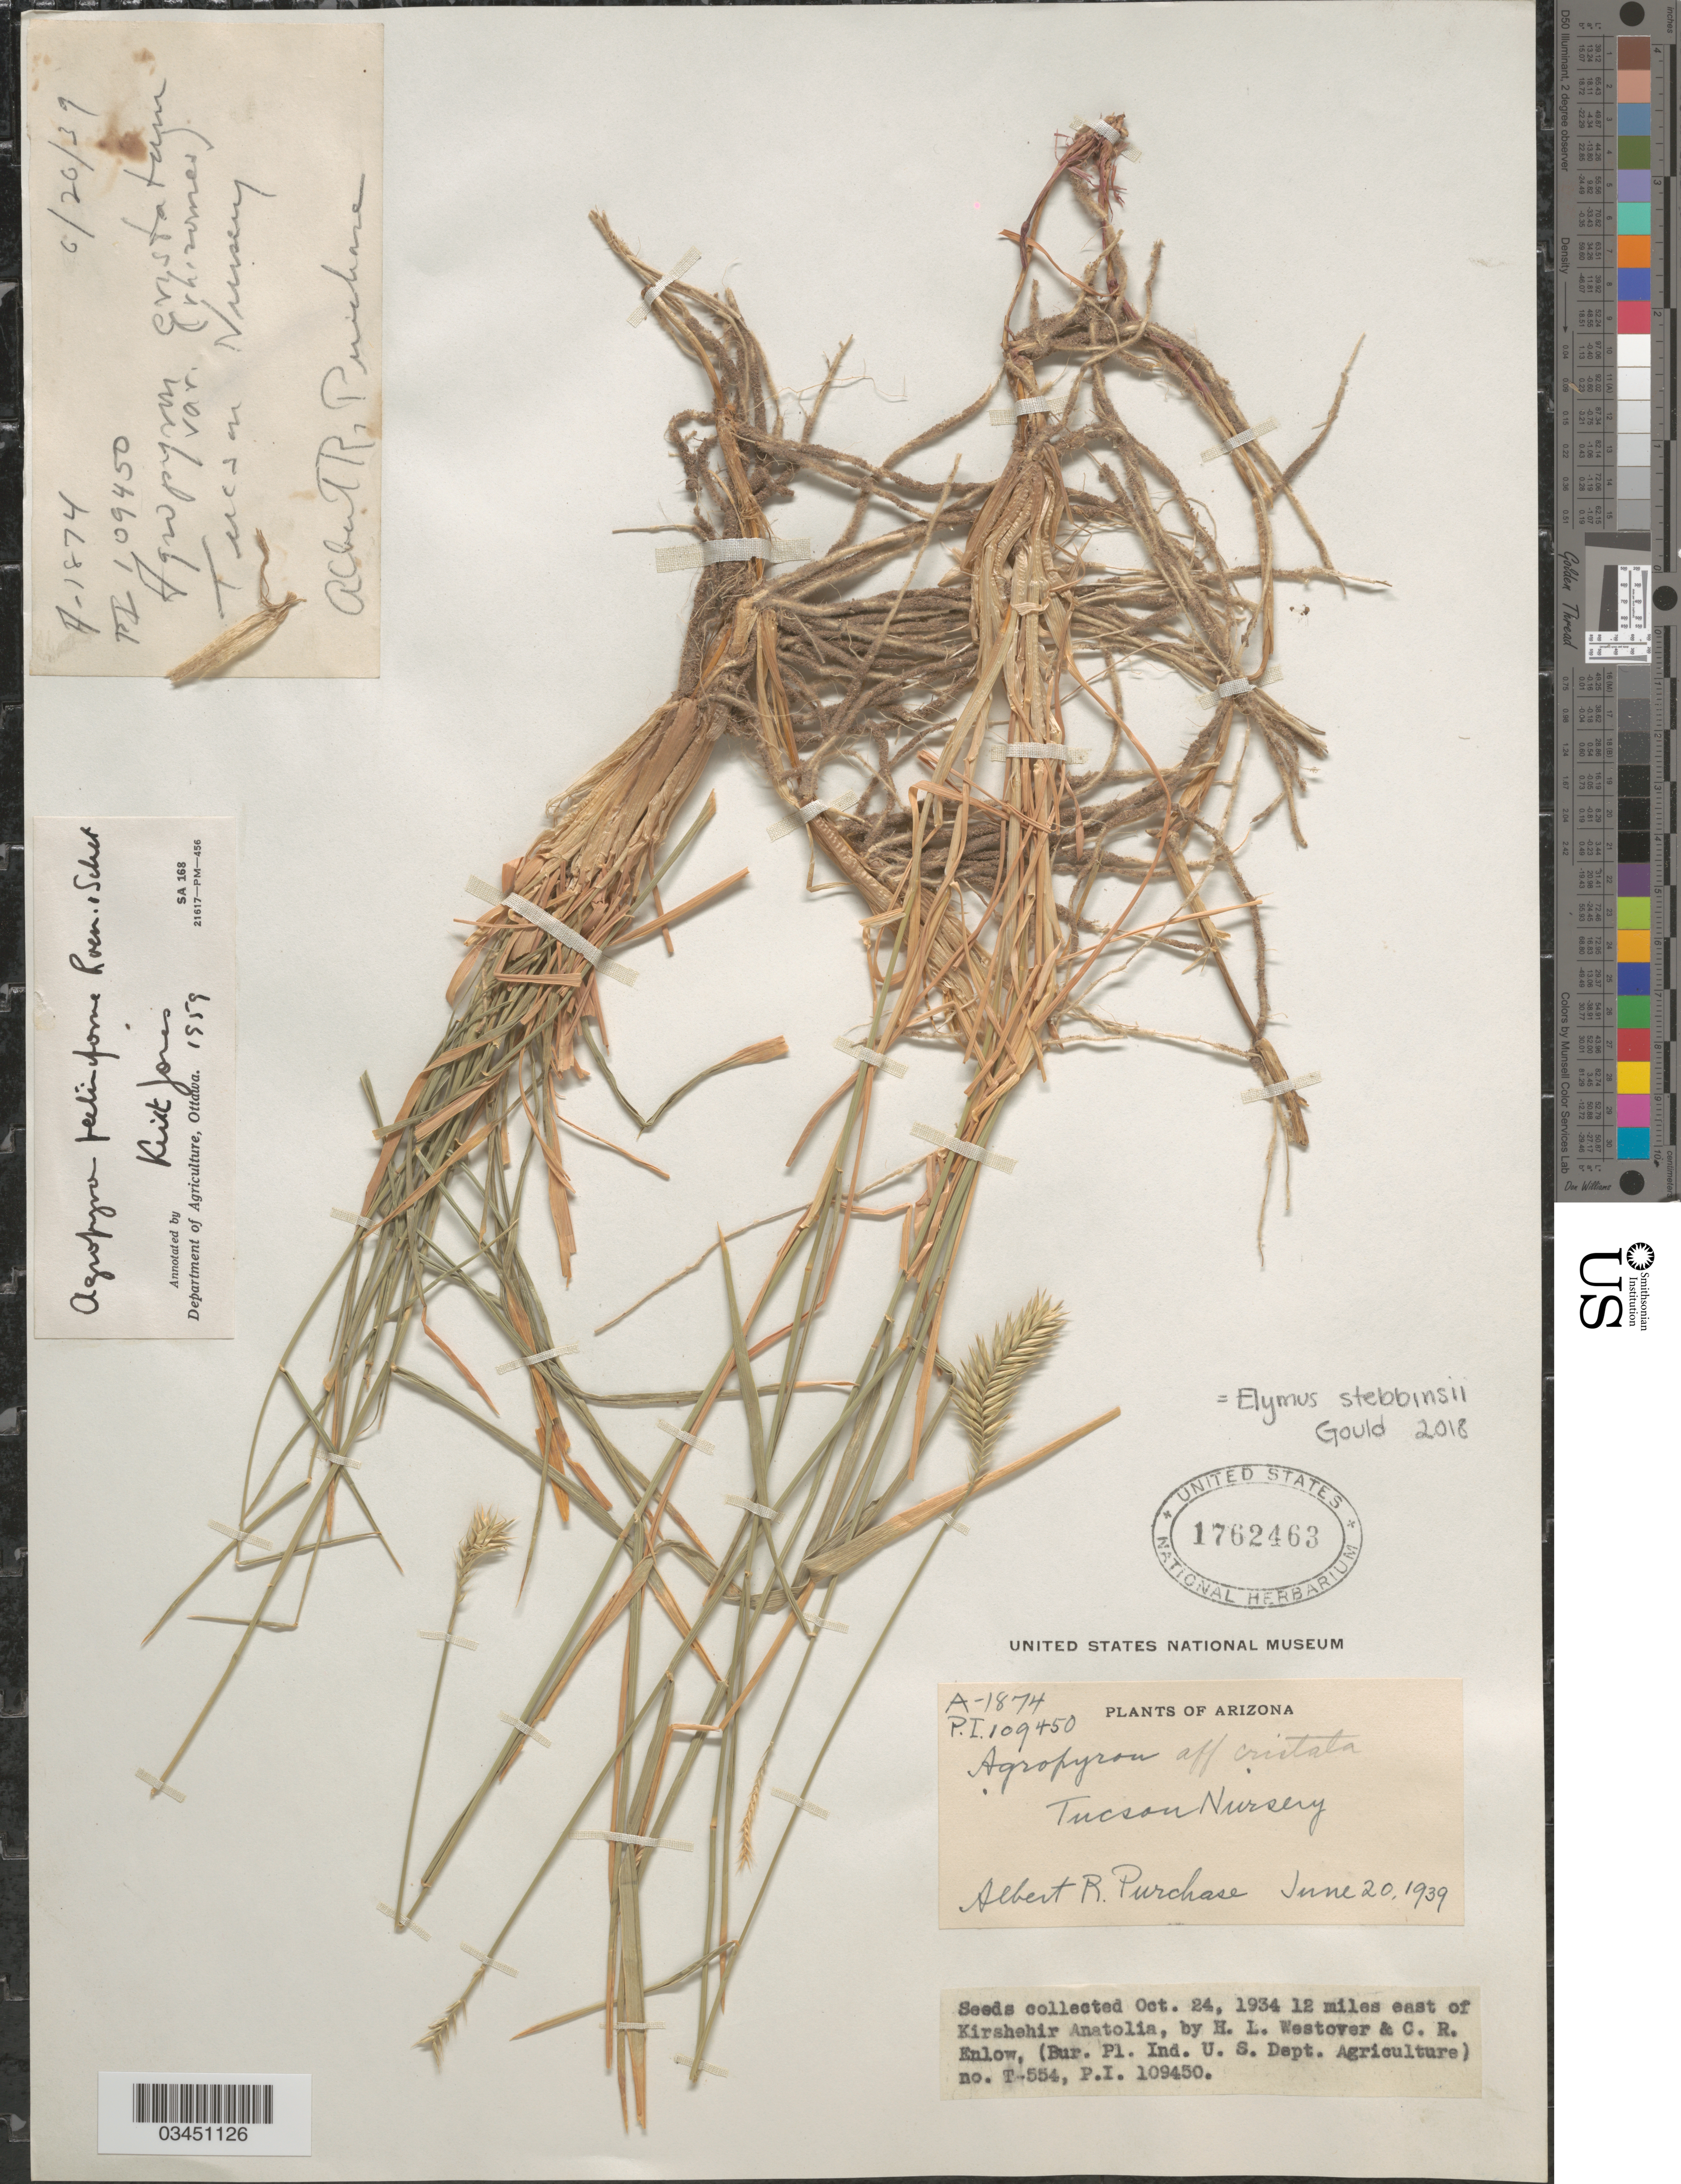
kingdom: Plantae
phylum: Tracheophyta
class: Liliopsida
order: Poales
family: Poaceae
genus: Elymus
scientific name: Elymus stebbinsii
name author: Gould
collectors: A. Purchase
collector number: A-1874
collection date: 1939-06-20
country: United States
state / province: Arizona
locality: Tucson Nursery.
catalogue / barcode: US 1762463